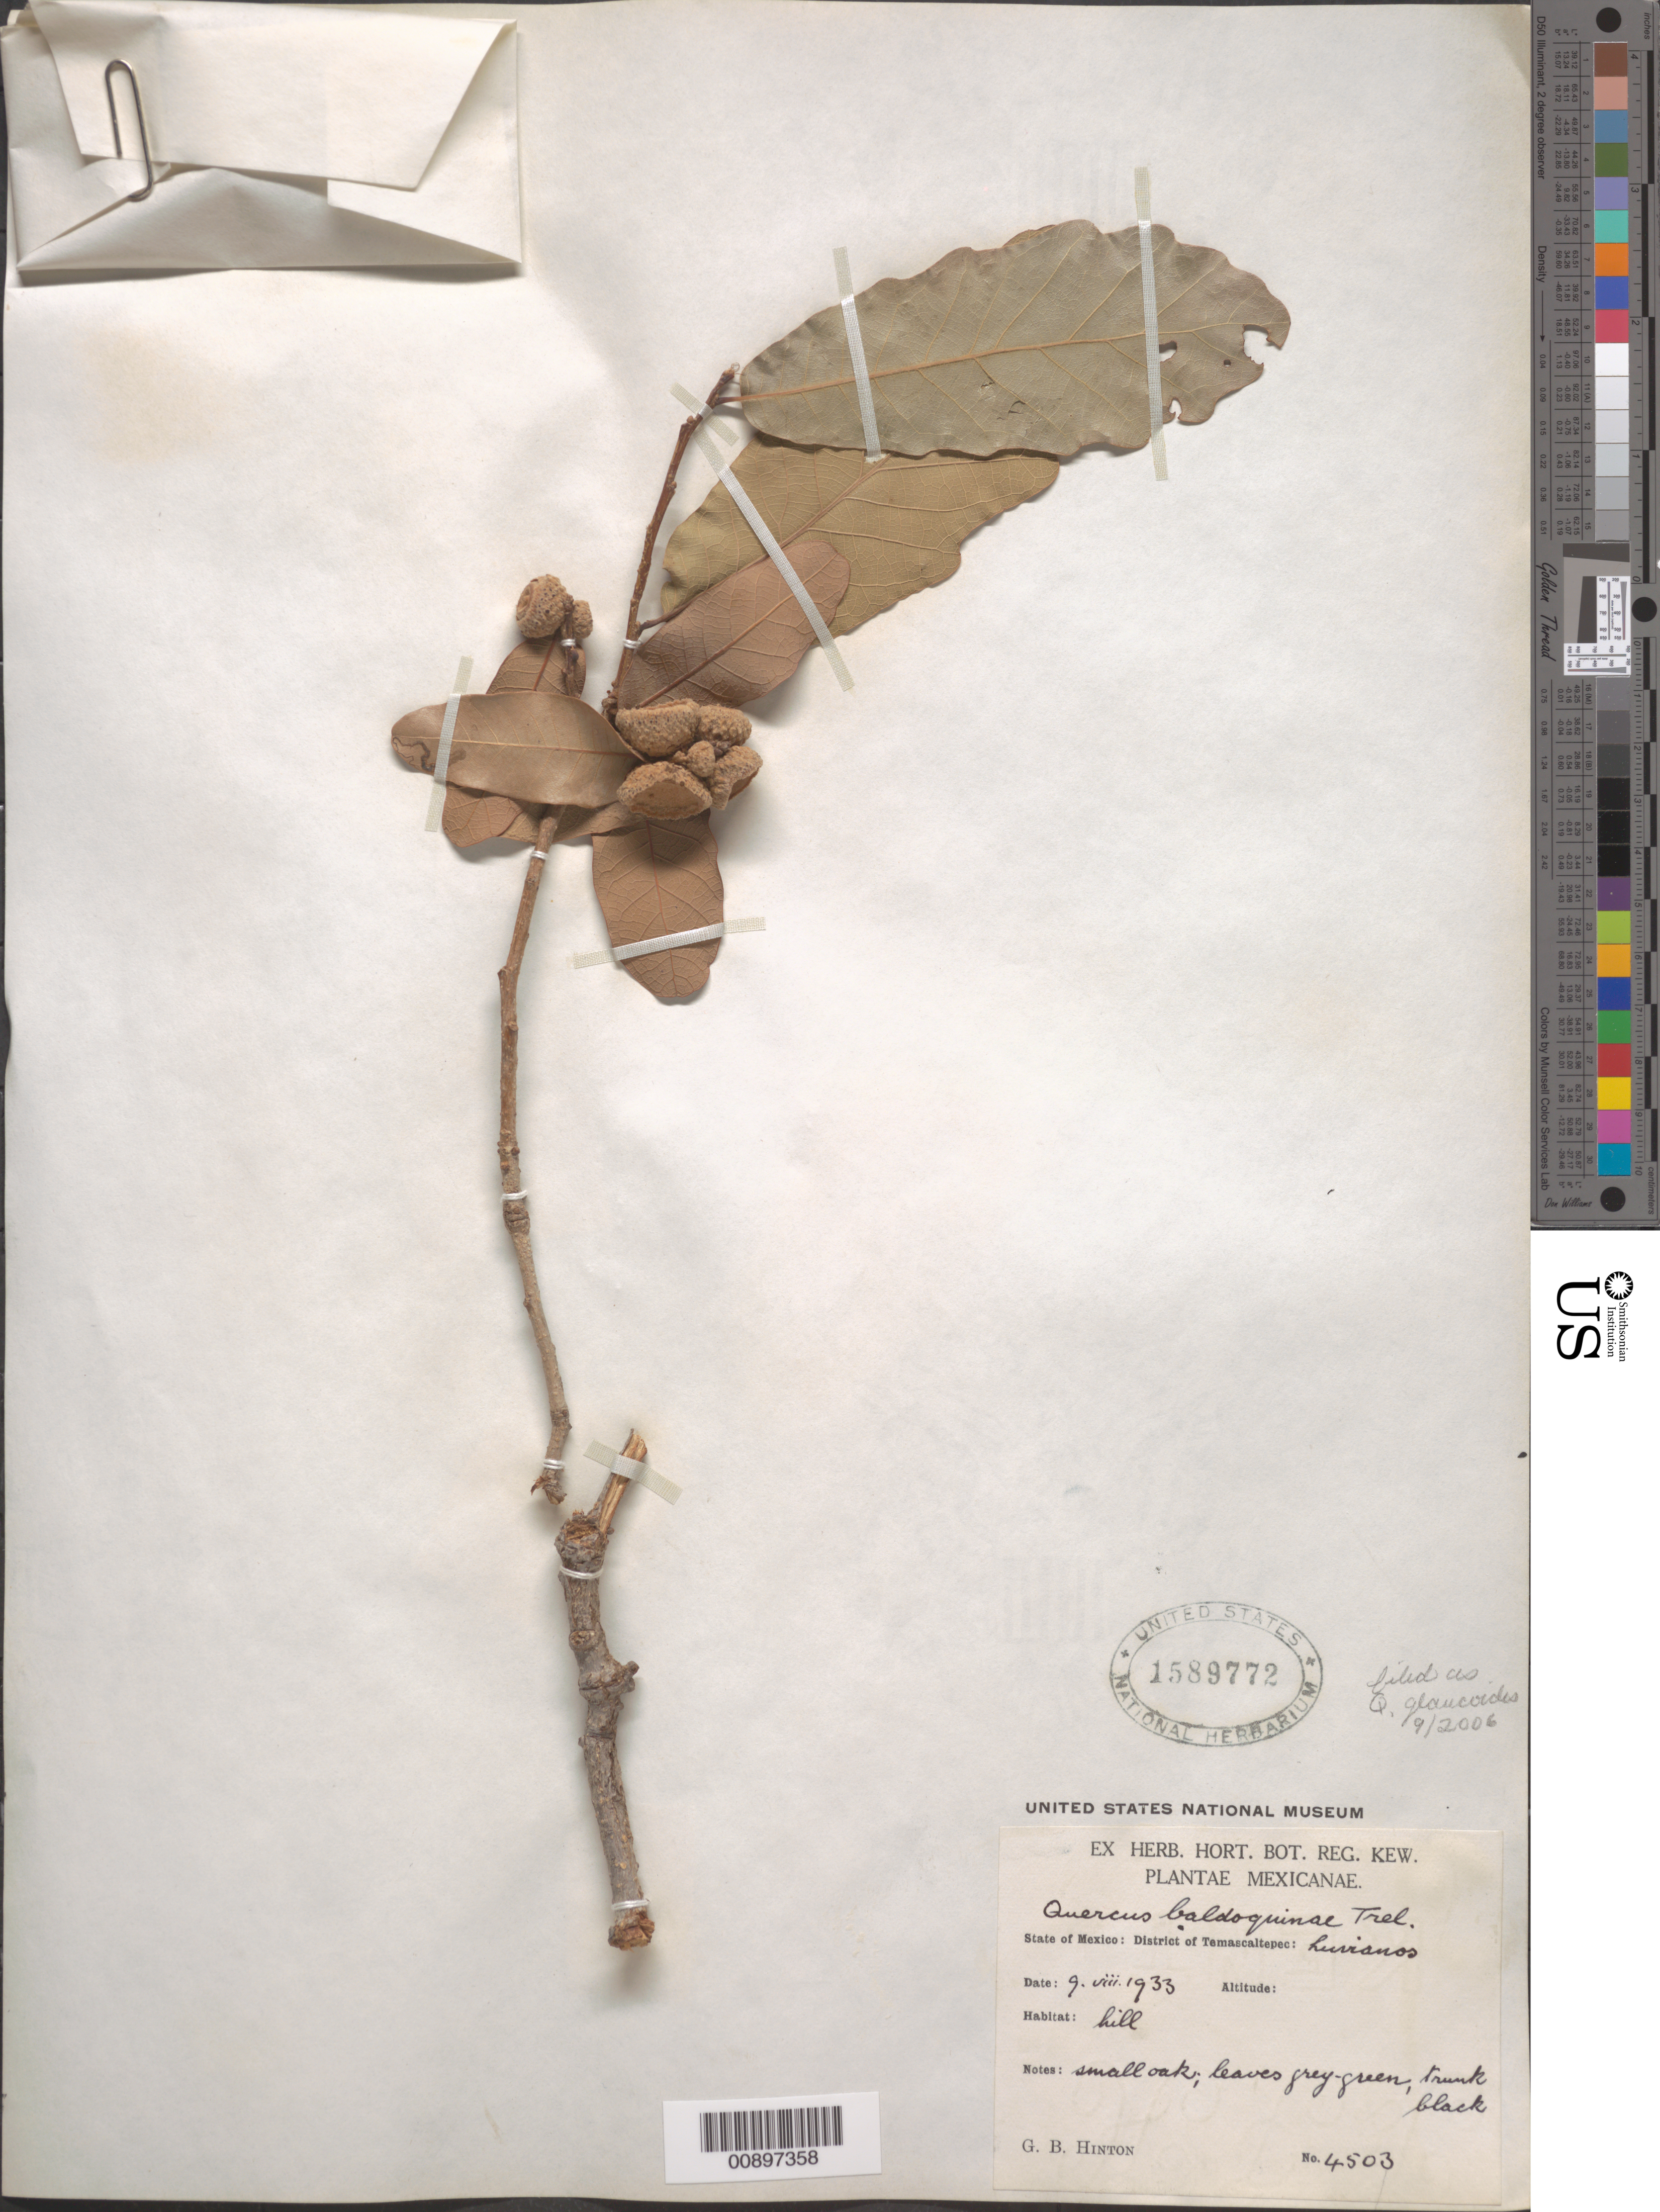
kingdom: Plantae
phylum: Tracheophyta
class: Magnoliopsida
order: Fagales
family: Fagaceae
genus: Quercus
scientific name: Quercus glaucoides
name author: M. Martens & Galeotti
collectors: G. B. Hinton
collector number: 4503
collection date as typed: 09 Aug 1933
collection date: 1933-08-09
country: Mexico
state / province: México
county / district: Temascaltepec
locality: State of Mexico: District of Temascaltepec: Luvianos.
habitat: Hill.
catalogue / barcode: US 1589772